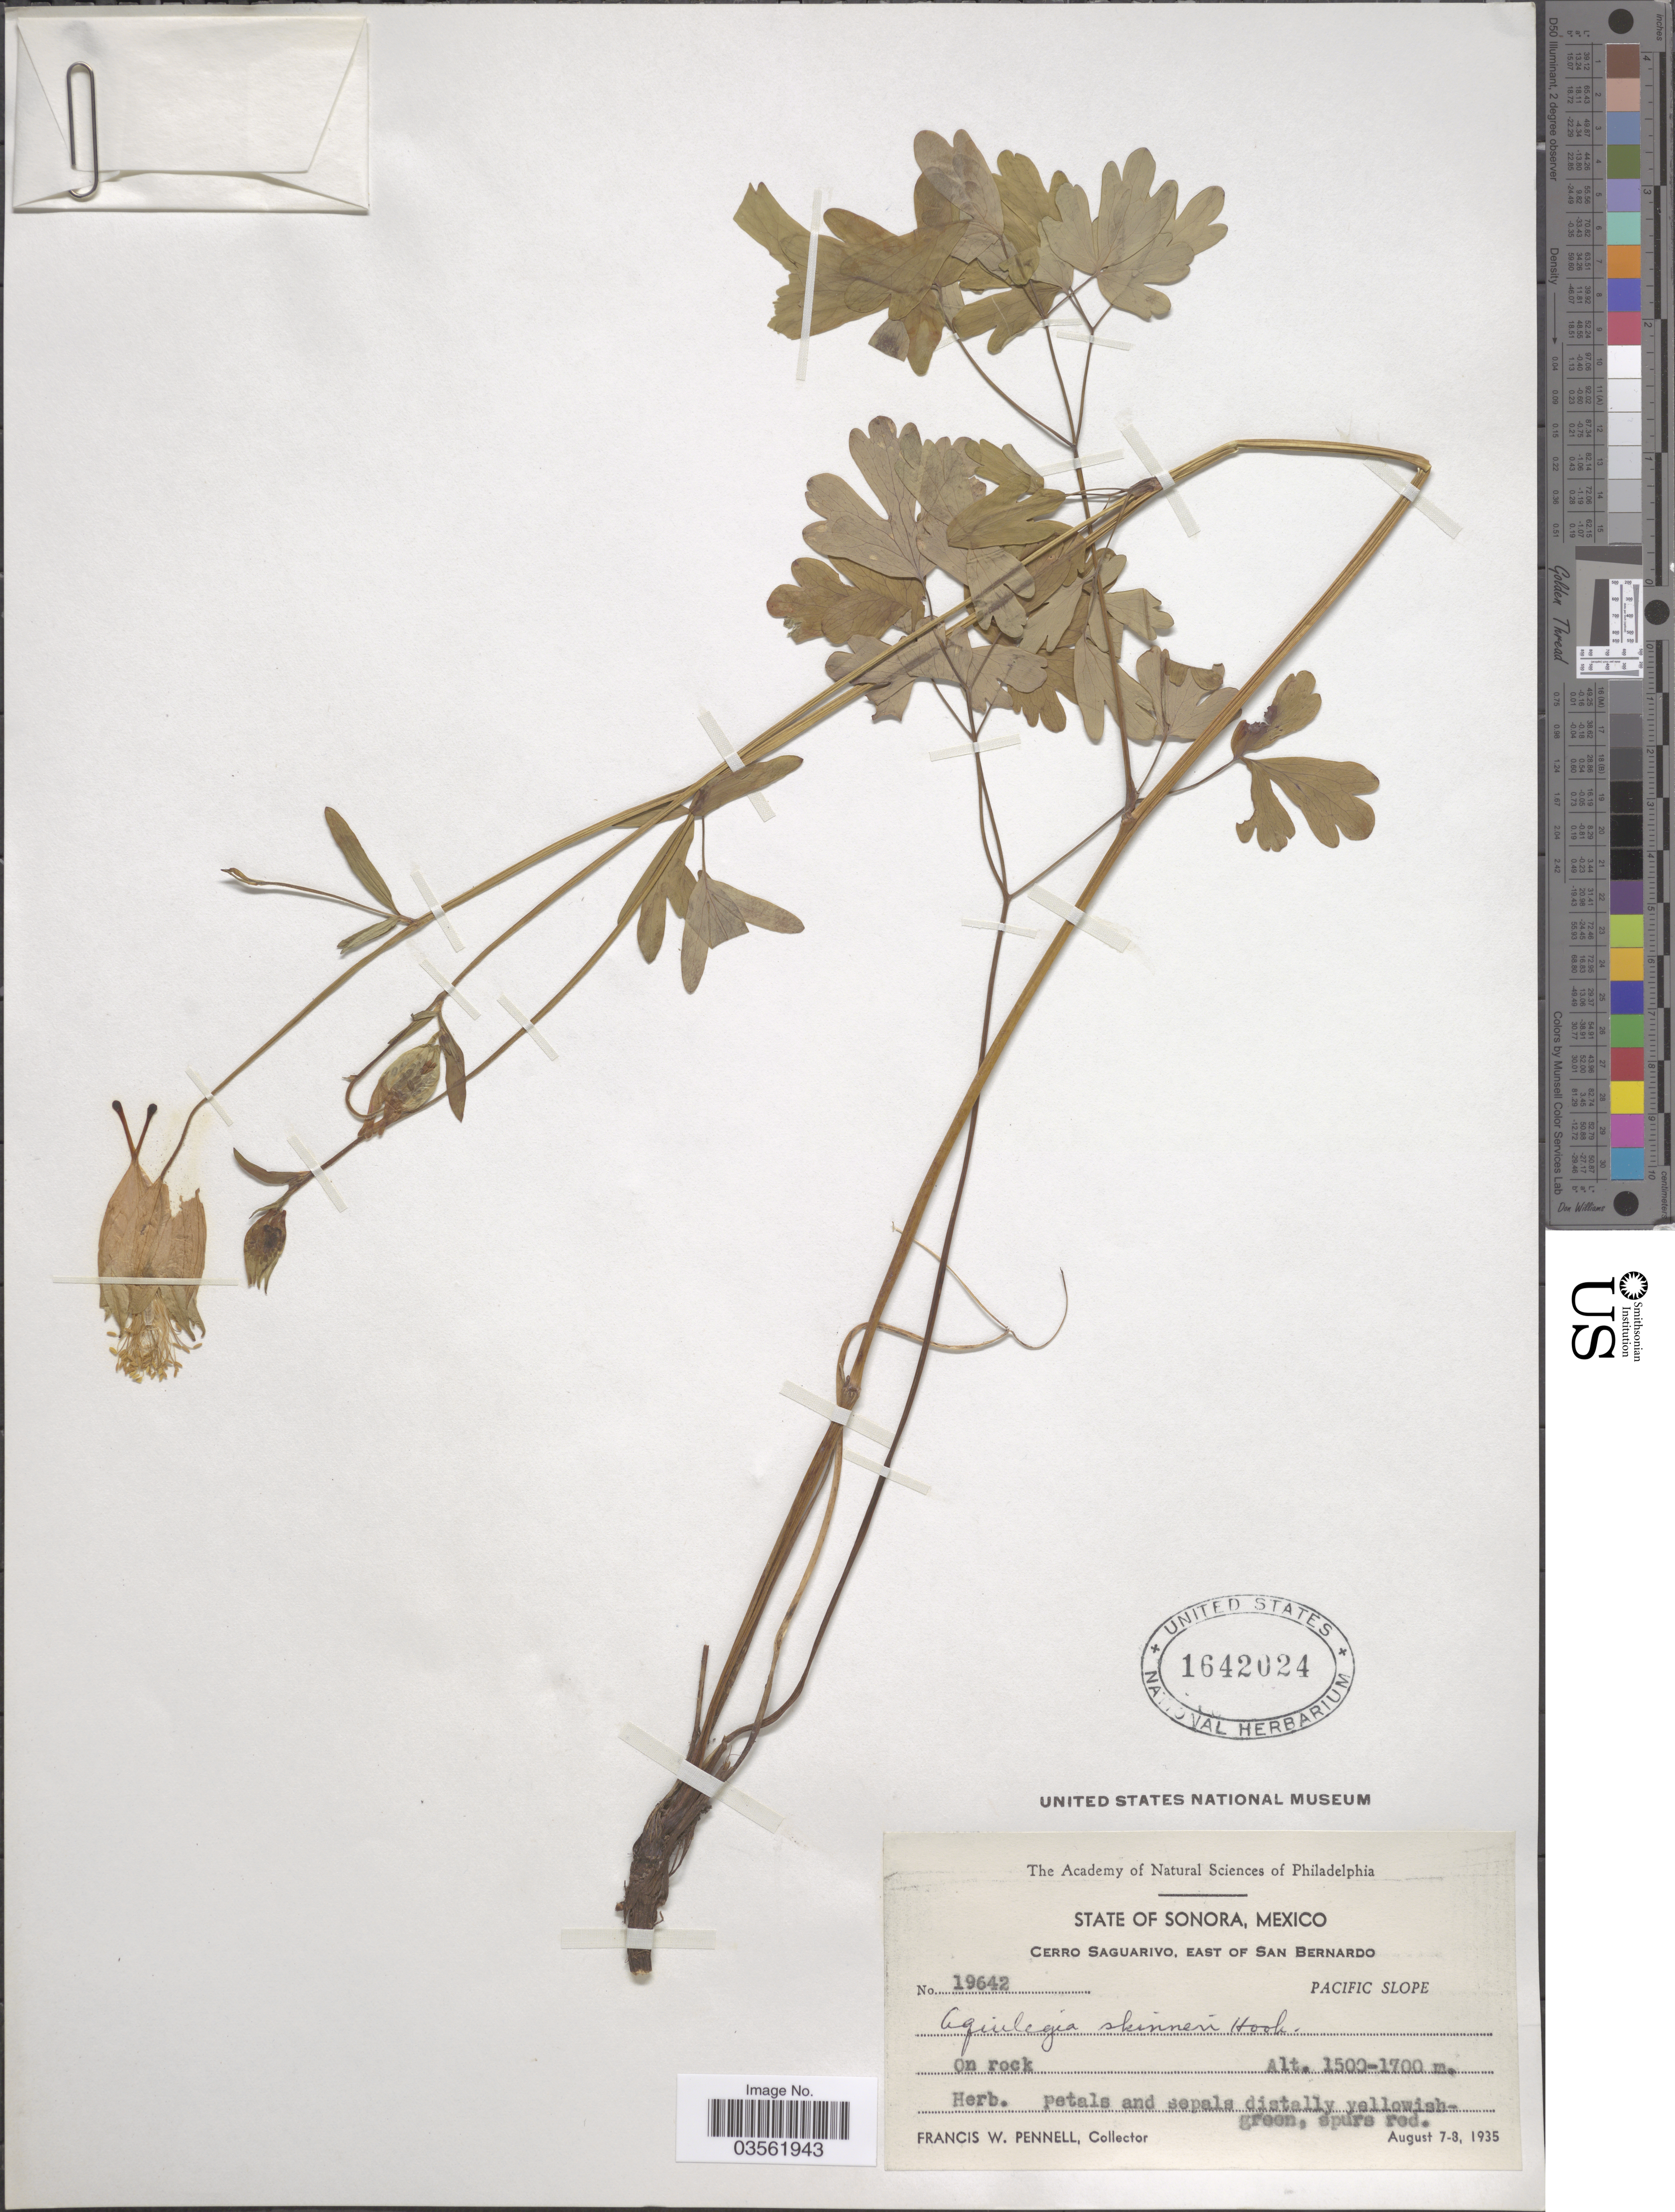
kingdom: Plantae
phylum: Tracheophyta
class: Magnoliopsida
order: Ranunculales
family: Ranunculaceae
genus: Aquilegia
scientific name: Aquilegia skinneri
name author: Hook. f.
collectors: F. W. Pennell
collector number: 19642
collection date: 1935-08-07/1935-08-08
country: Mexico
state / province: Sonora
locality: Cerro Saguarivo, East of San Bernardo. Pacific Slope.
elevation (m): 1500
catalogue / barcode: US 1642024